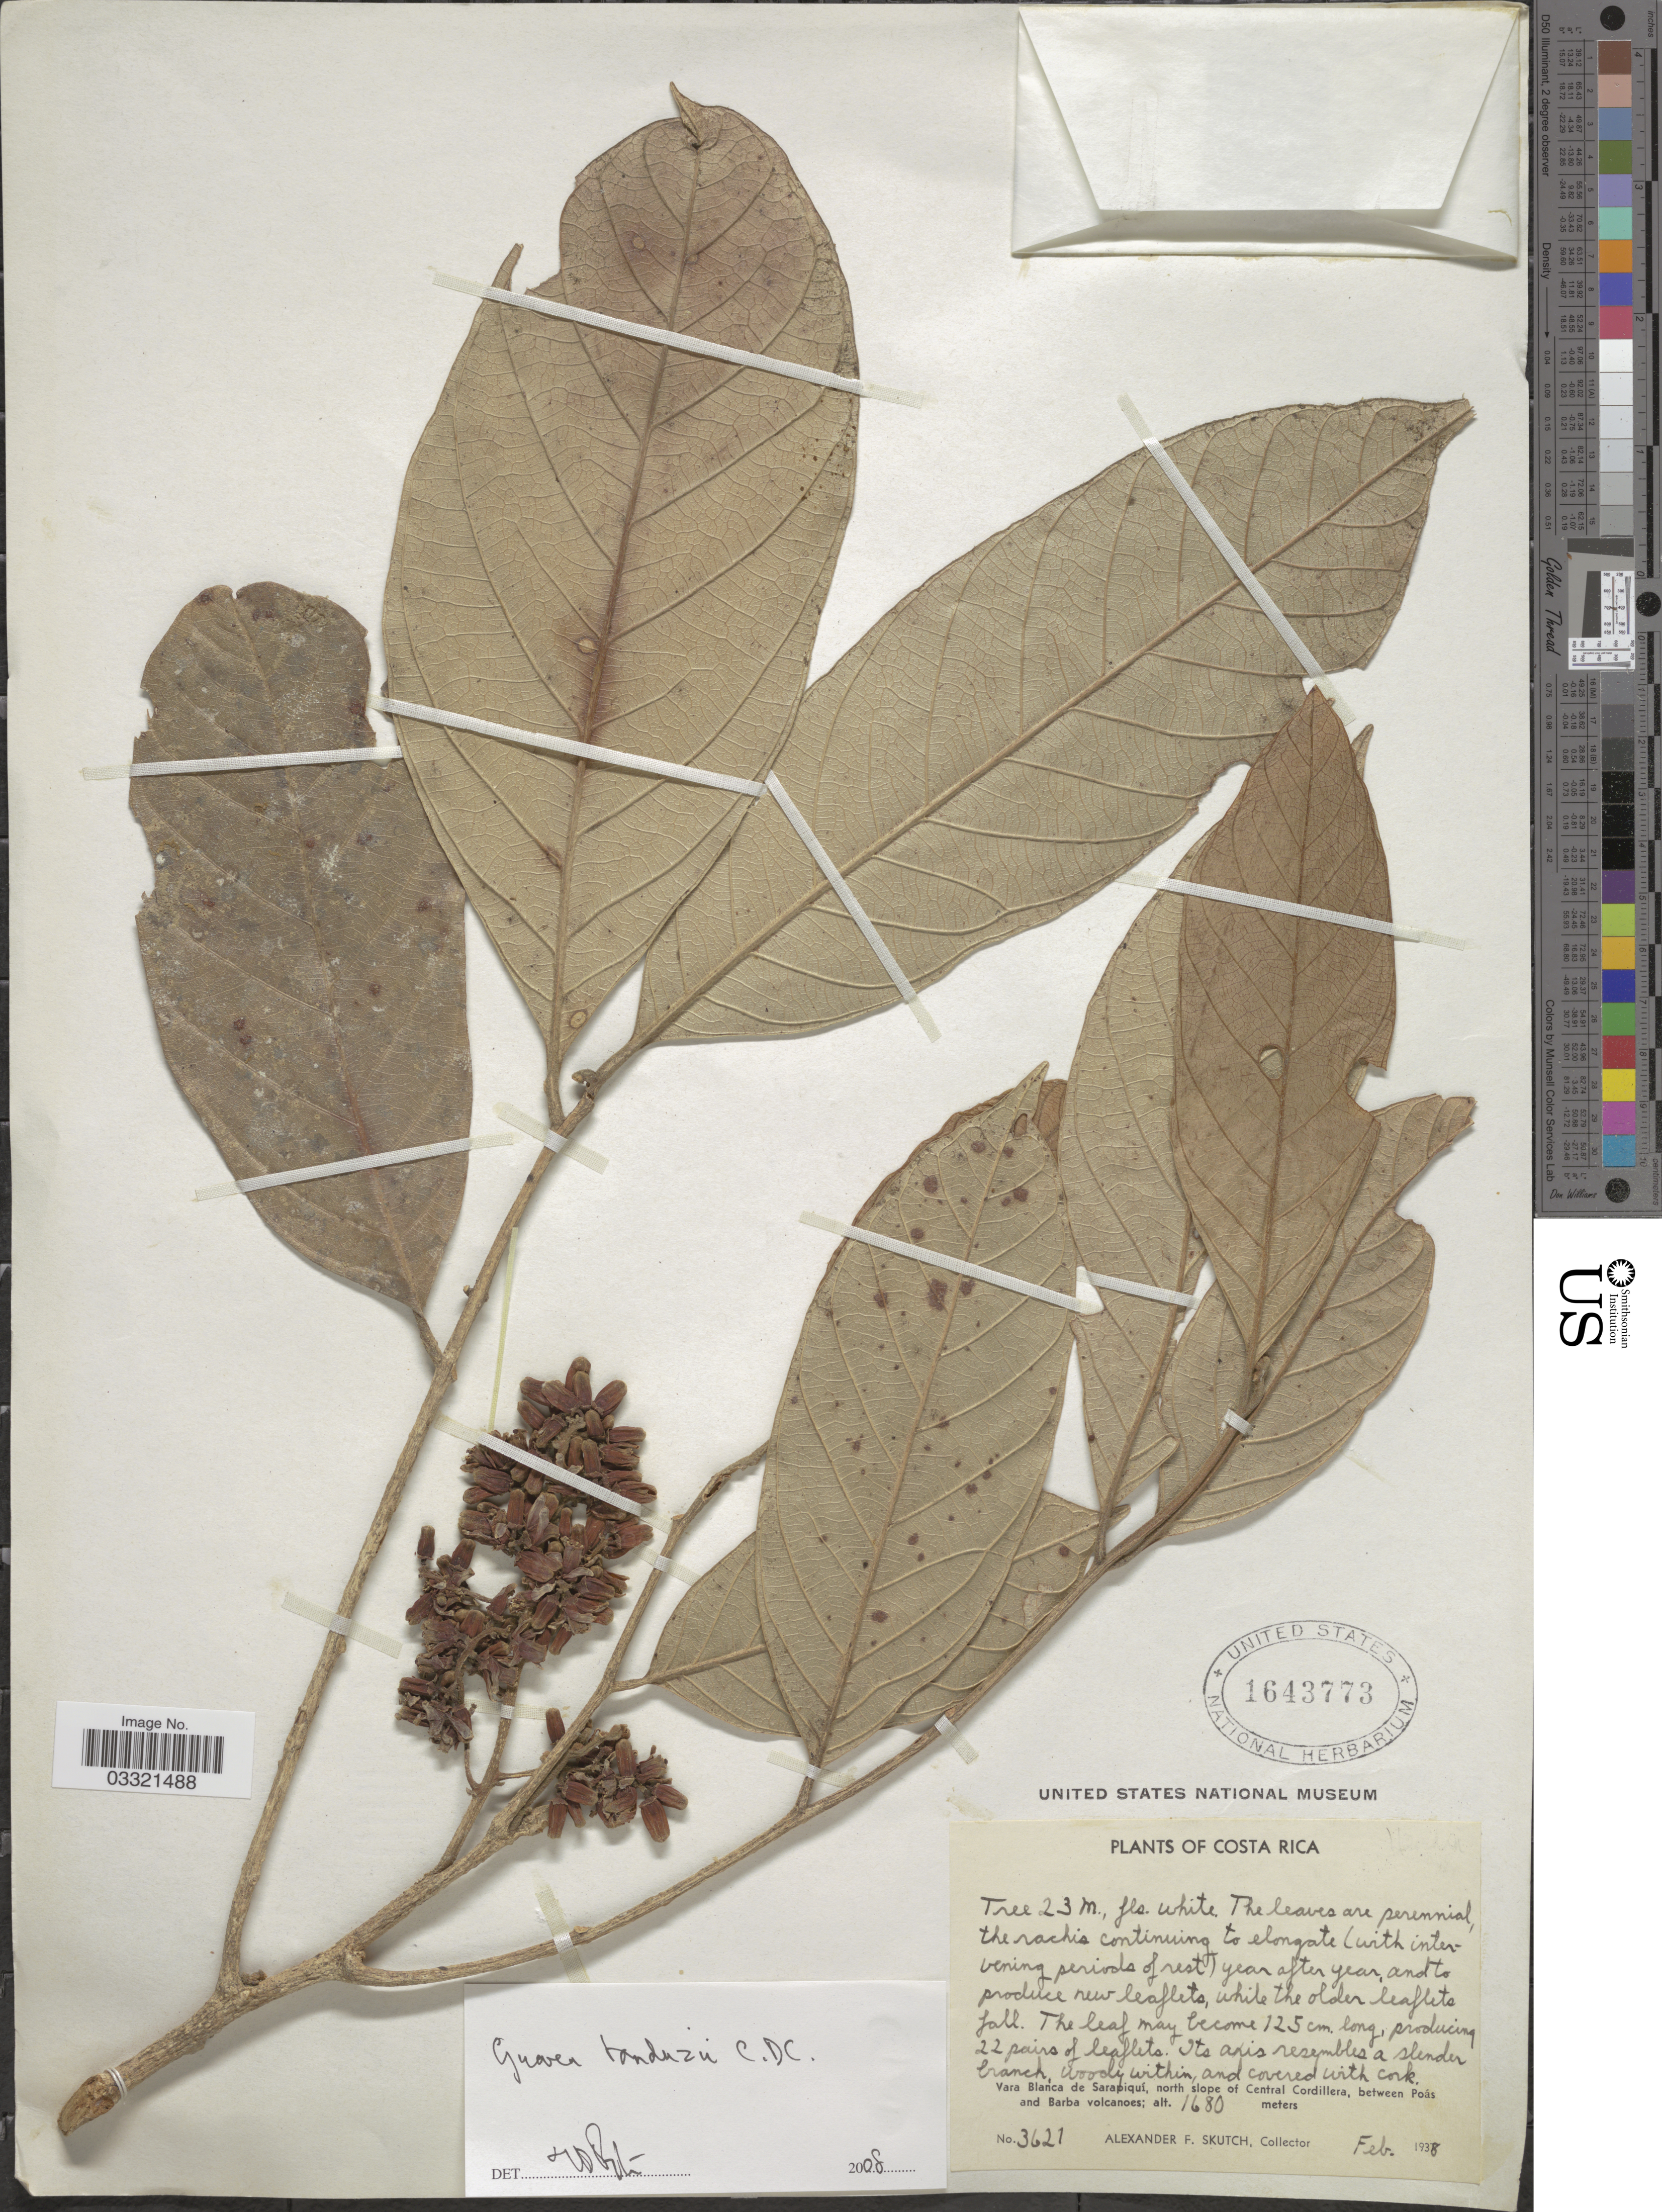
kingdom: Plantae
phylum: Tracheophyta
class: Magnoliopsida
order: Sapindales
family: Meliaceae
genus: Guarea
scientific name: Guarea tonduzii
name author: C. DC.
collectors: A. F. Skutch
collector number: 3621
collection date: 1938-02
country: Costa Rica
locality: Vara Blanca de Sarapiquí, north slope of Central Cordillera, between Poás and Barba volcanoes.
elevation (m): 1680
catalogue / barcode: US 1643773